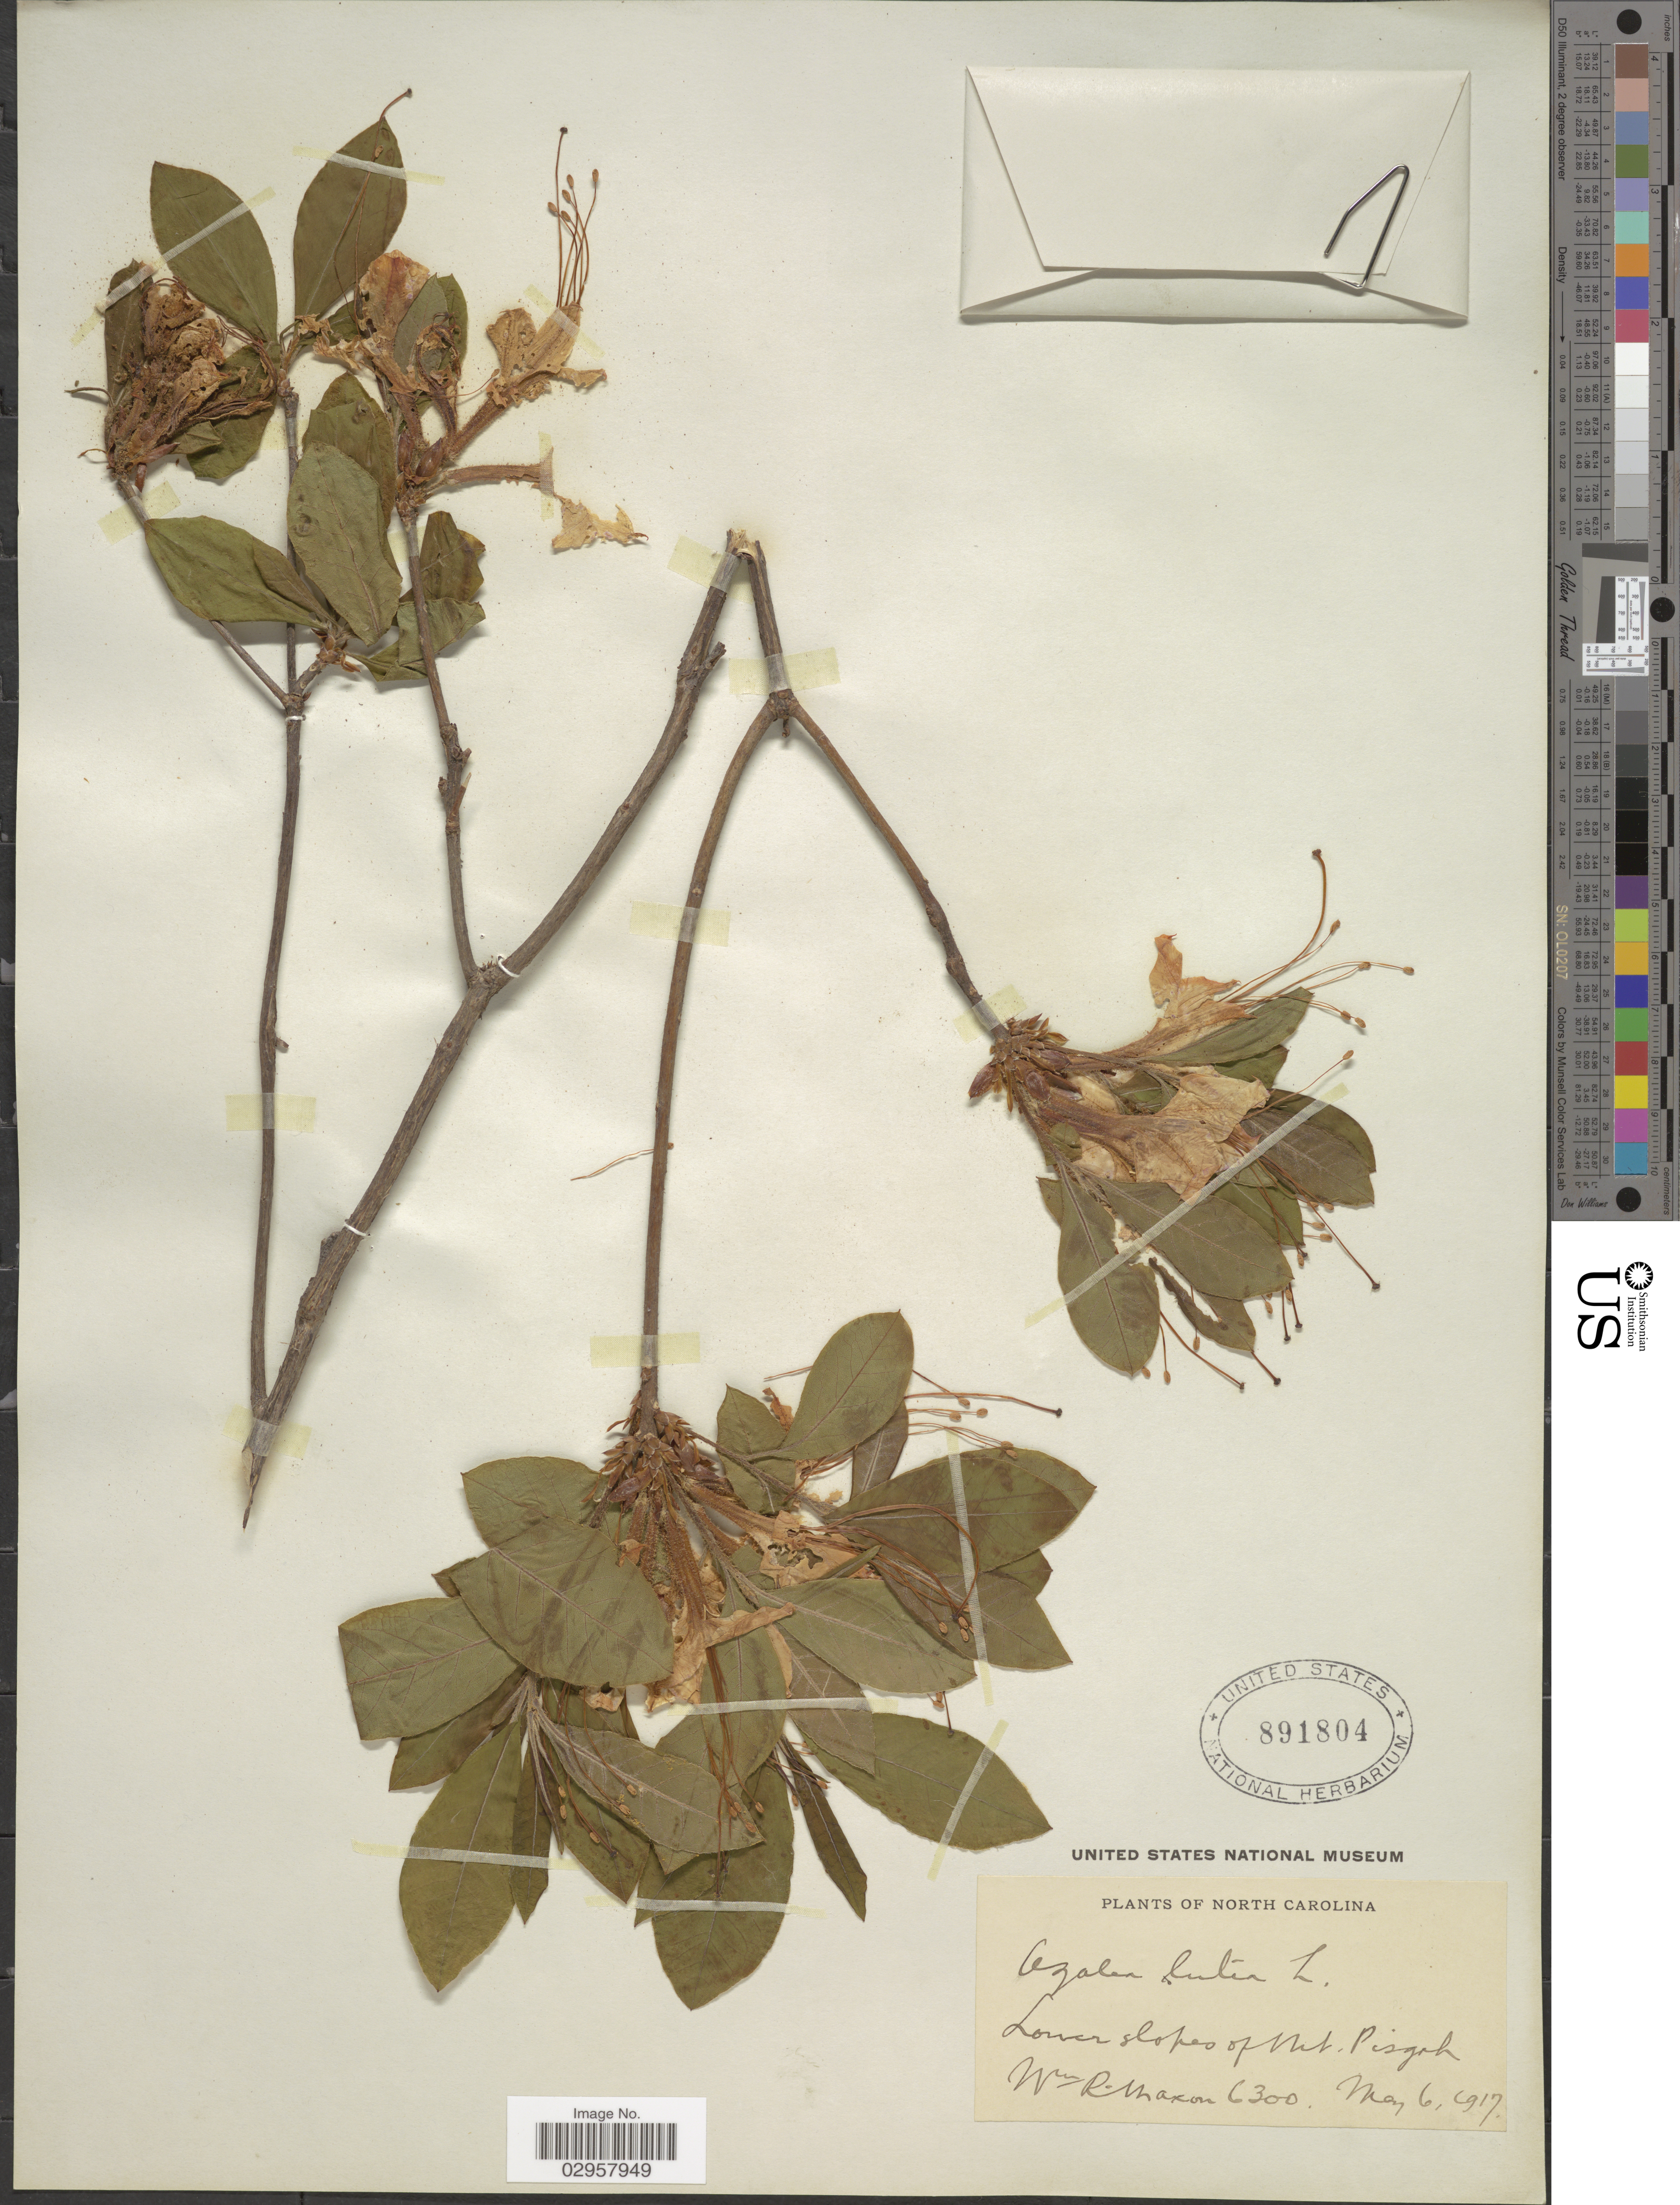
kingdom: Plantae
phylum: Tracheophyta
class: Magnoliopsida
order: Ericales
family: Ericaceae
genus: Rhododendron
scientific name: Rhododendron calendulaceum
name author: (Michx.) Torr.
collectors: W. R. Maxon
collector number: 6300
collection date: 1917-05-06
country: United States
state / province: North Carolina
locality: Lower slopes of Mt. Pisgah.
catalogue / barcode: US 891804